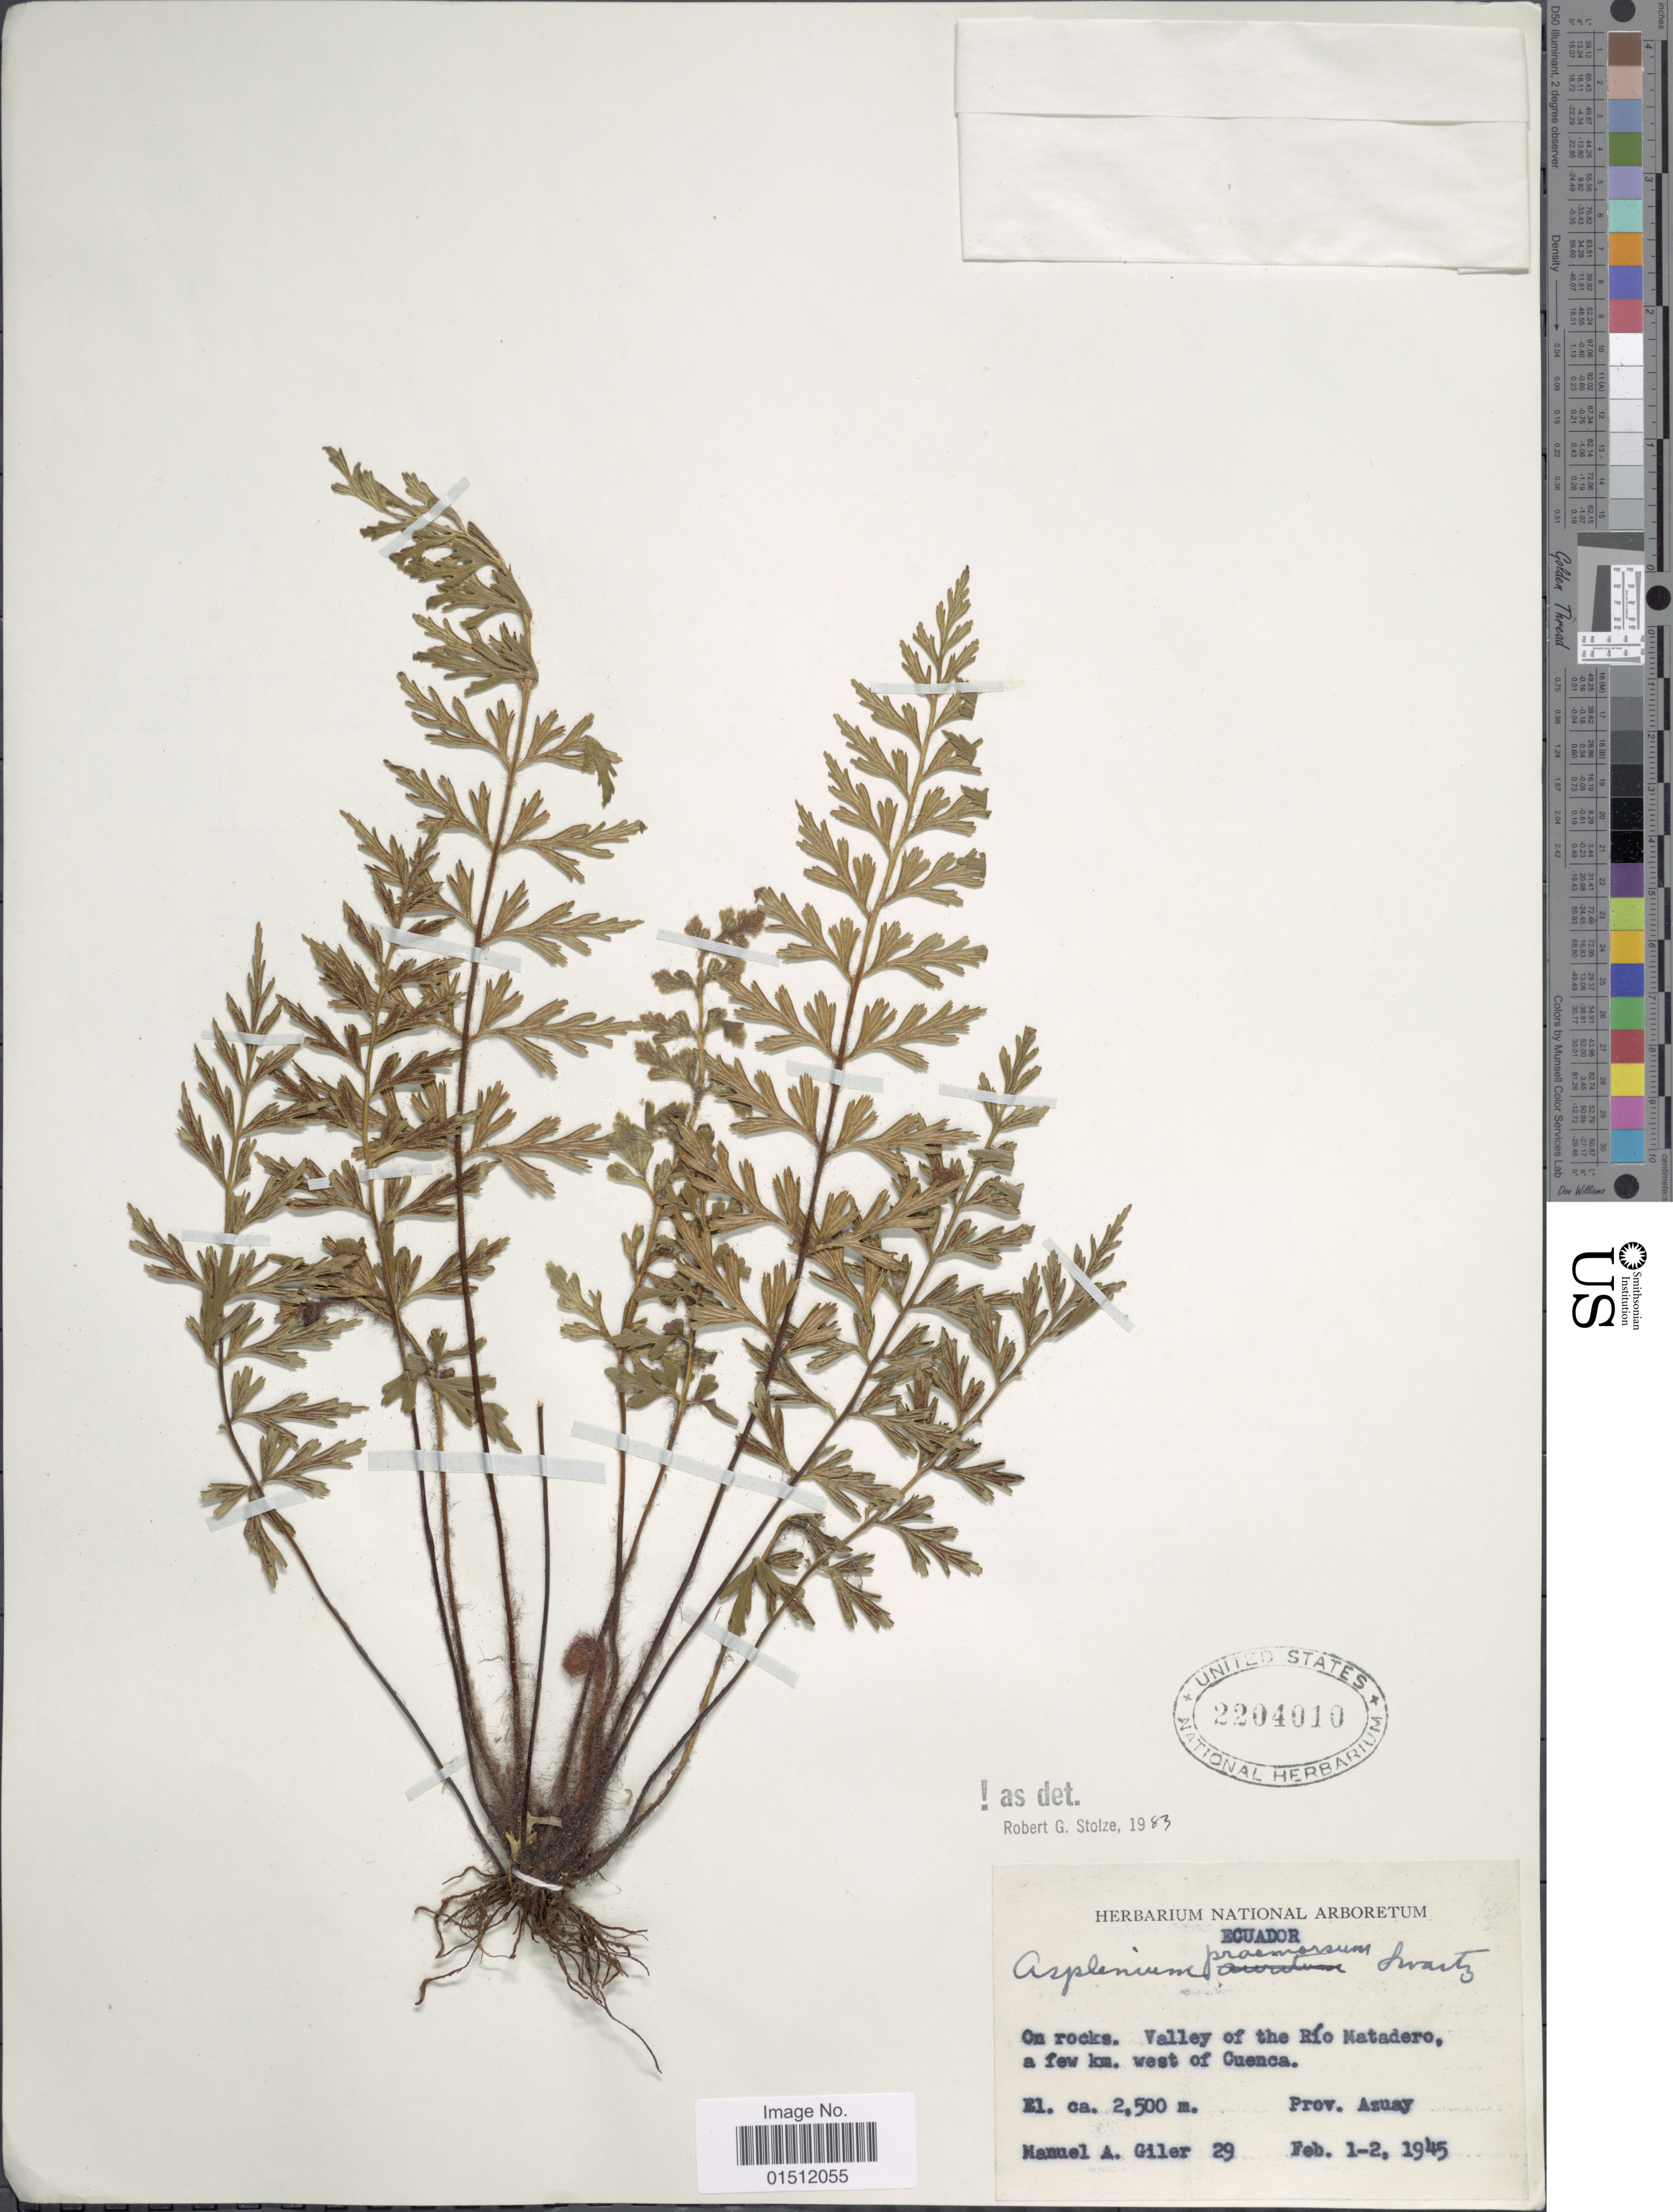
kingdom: Plantae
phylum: Tracheophyta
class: Polypodiopsida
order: Polypodiales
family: Aspleniaceae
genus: Asplenium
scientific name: Asplenium praemorsum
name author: Sw.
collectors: M. Gíler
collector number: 29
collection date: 1945-02-01/1945-02-02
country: Ecuador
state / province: Azuay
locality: On rocks. Valley of the Rio Natadero, a few km. west of Cuenca. Prov. Azuay.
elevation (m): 2500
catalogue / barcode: US 2204010